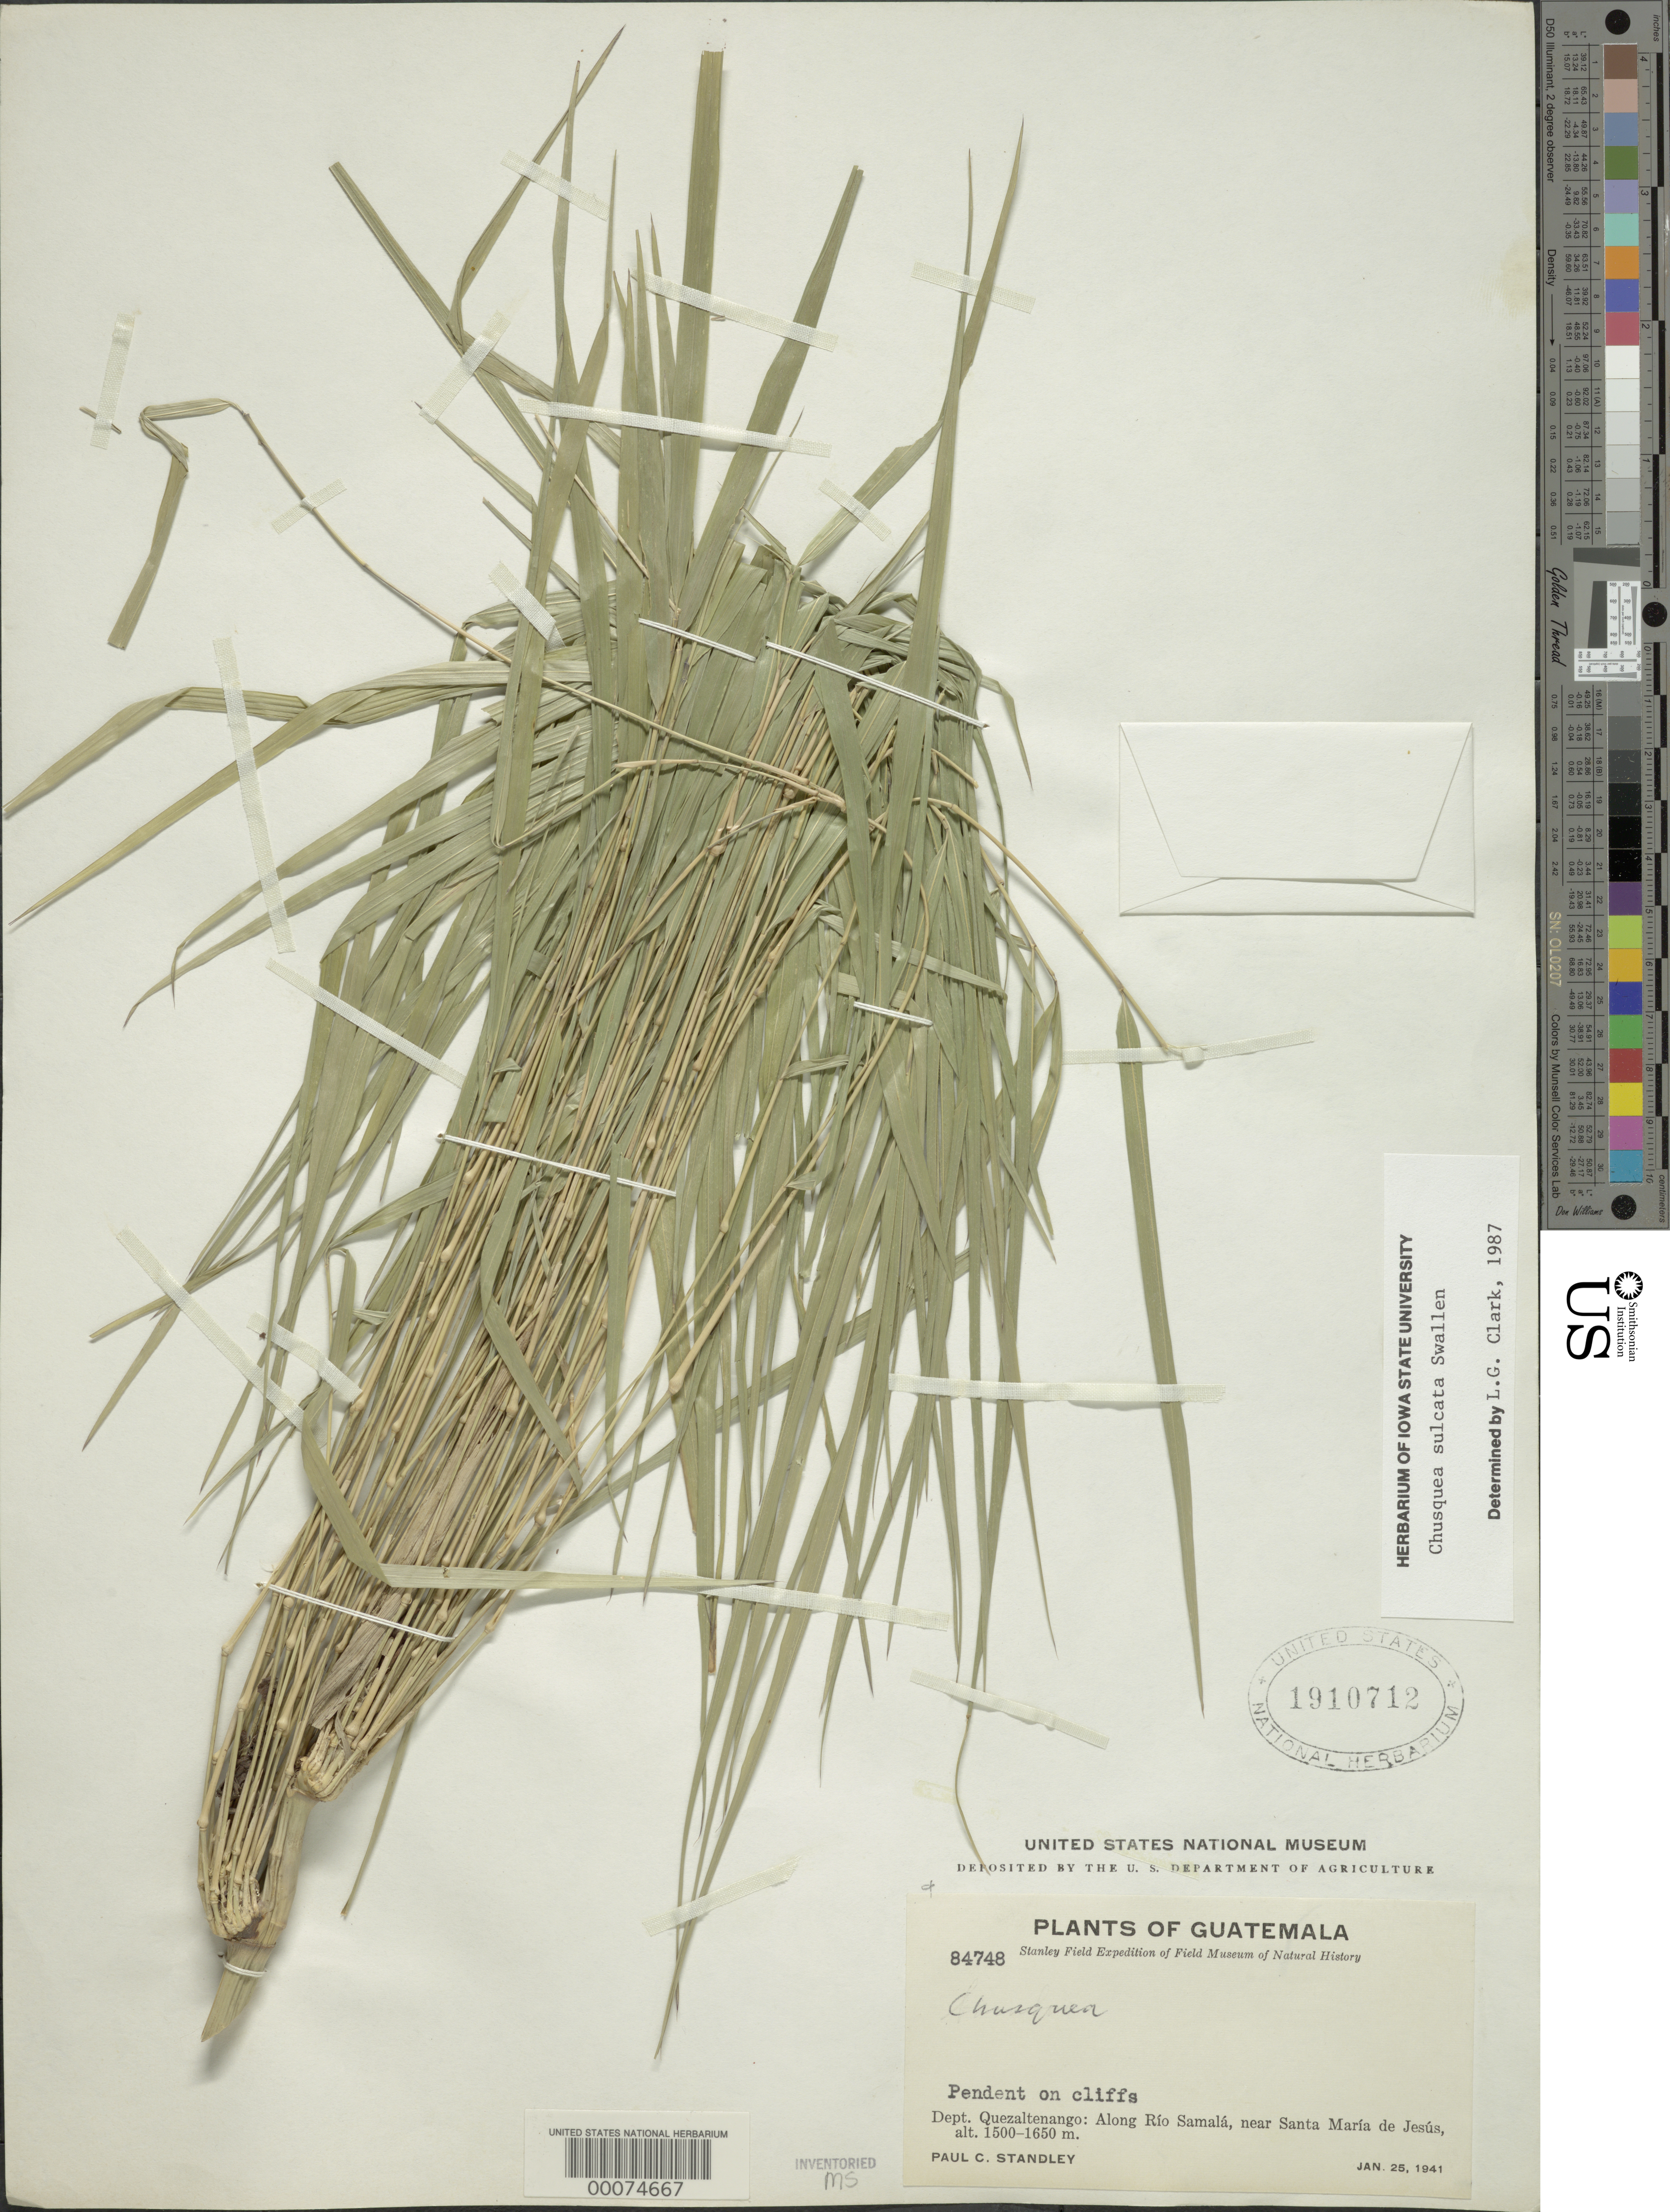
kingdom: Plantae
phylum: Tracheophyta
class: Liliopsida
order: Poales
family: Poaceae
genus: Chusquea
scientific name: Chusquea sulcata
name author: Swallen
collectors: P. C. Standley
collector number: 84748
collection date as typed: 25 Jan 1941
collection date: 1941-01-25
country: Guatemala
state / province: Quetzaltenango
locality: Rio Samala, Santa Maria de Jesus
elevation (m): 1500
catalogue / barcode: US 1910712